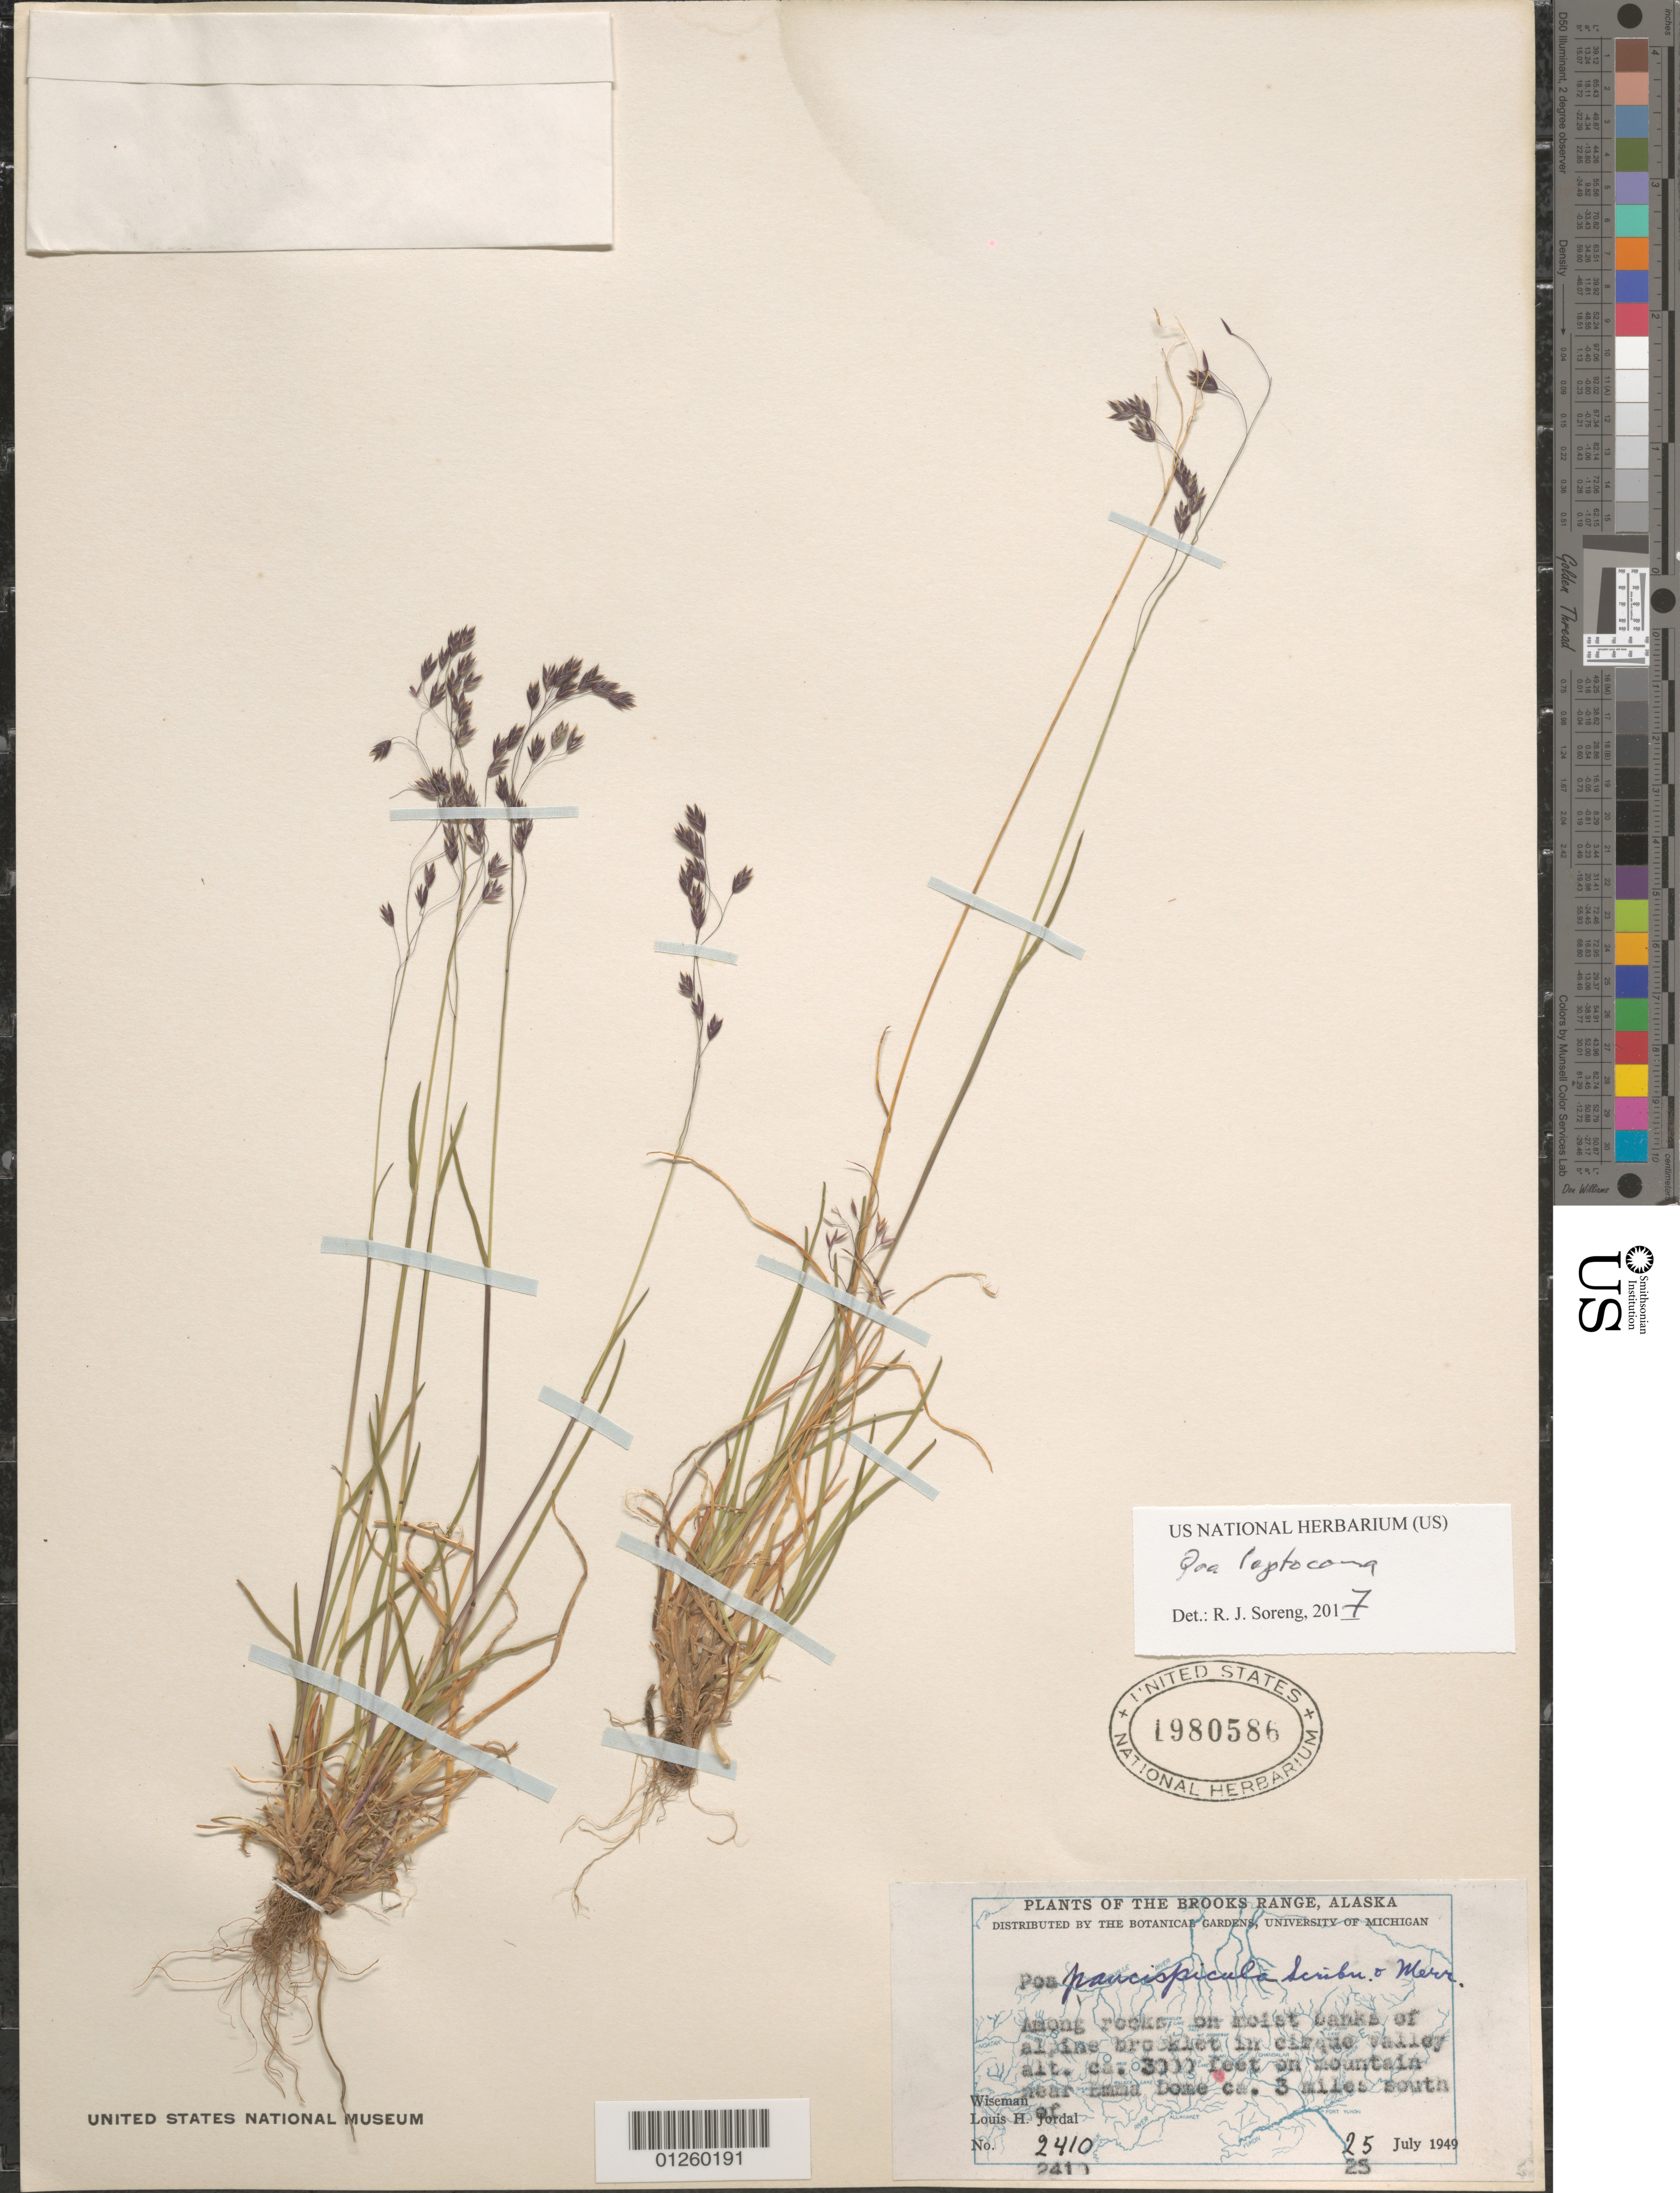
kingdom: Plantae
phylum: Tracheophyta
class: Liliopsida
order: Poales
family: Poaceae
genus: Poa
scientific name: Poa leptocoma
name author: Trin.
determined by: Soreng, Robert J., Research Associate (BOT), Smithsonian Institution - National Museum of Natural History (UNITED STATES)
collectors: -. Wiseman & L. Jordal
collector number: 2410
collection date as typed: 25 July 1949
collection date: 1949-07-25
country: United States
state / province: Alaska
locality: on mointain near Emma Dome ca. 3 miles south of.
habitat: Among rocks on moist banks of alpine brooklet in cirque valley.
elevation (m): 914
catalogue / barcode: US 1980586